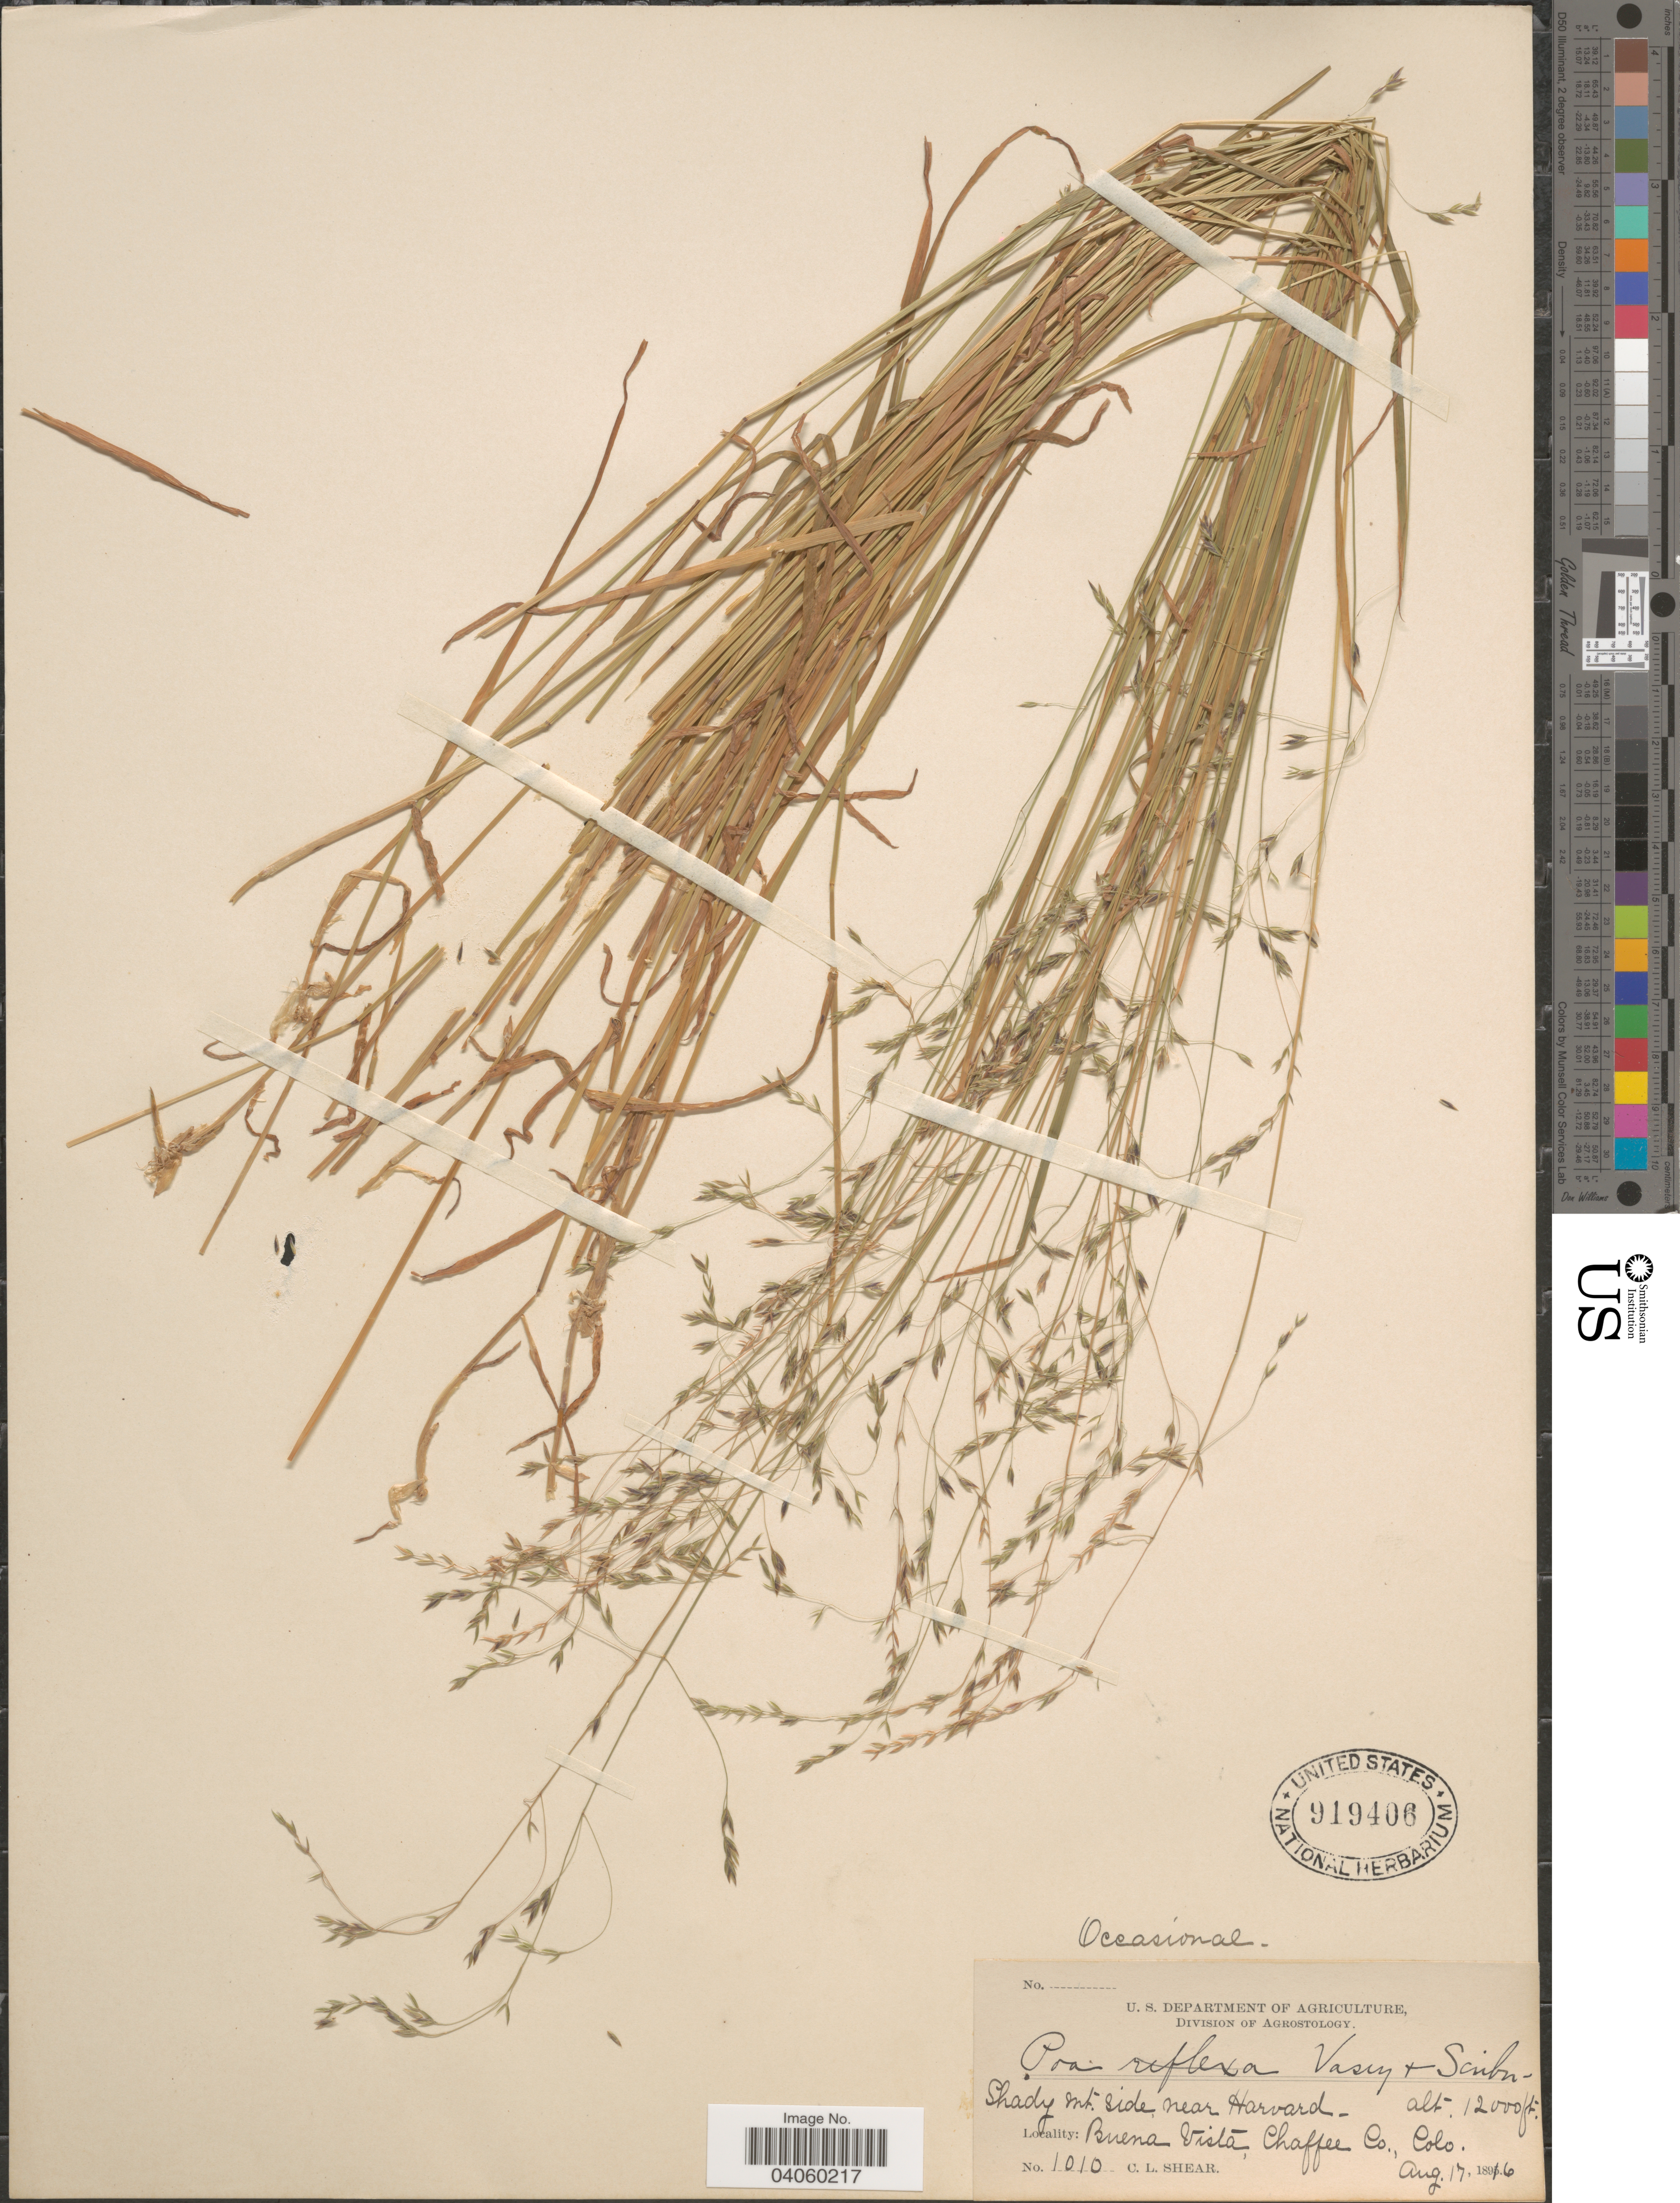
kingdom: Plantae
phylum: Tracheophyta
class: Liliopsida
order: Poales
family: Poaceae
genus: Poa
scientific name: Poa leptocoma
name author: Trin.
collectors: C. L. Shear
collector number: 1010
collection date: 1916-08-17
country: United States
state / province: Colorado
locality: Shady mt. side, near Harvard. Buena Vista, Chaffee Co.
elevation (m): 3658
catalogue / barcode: US 919406